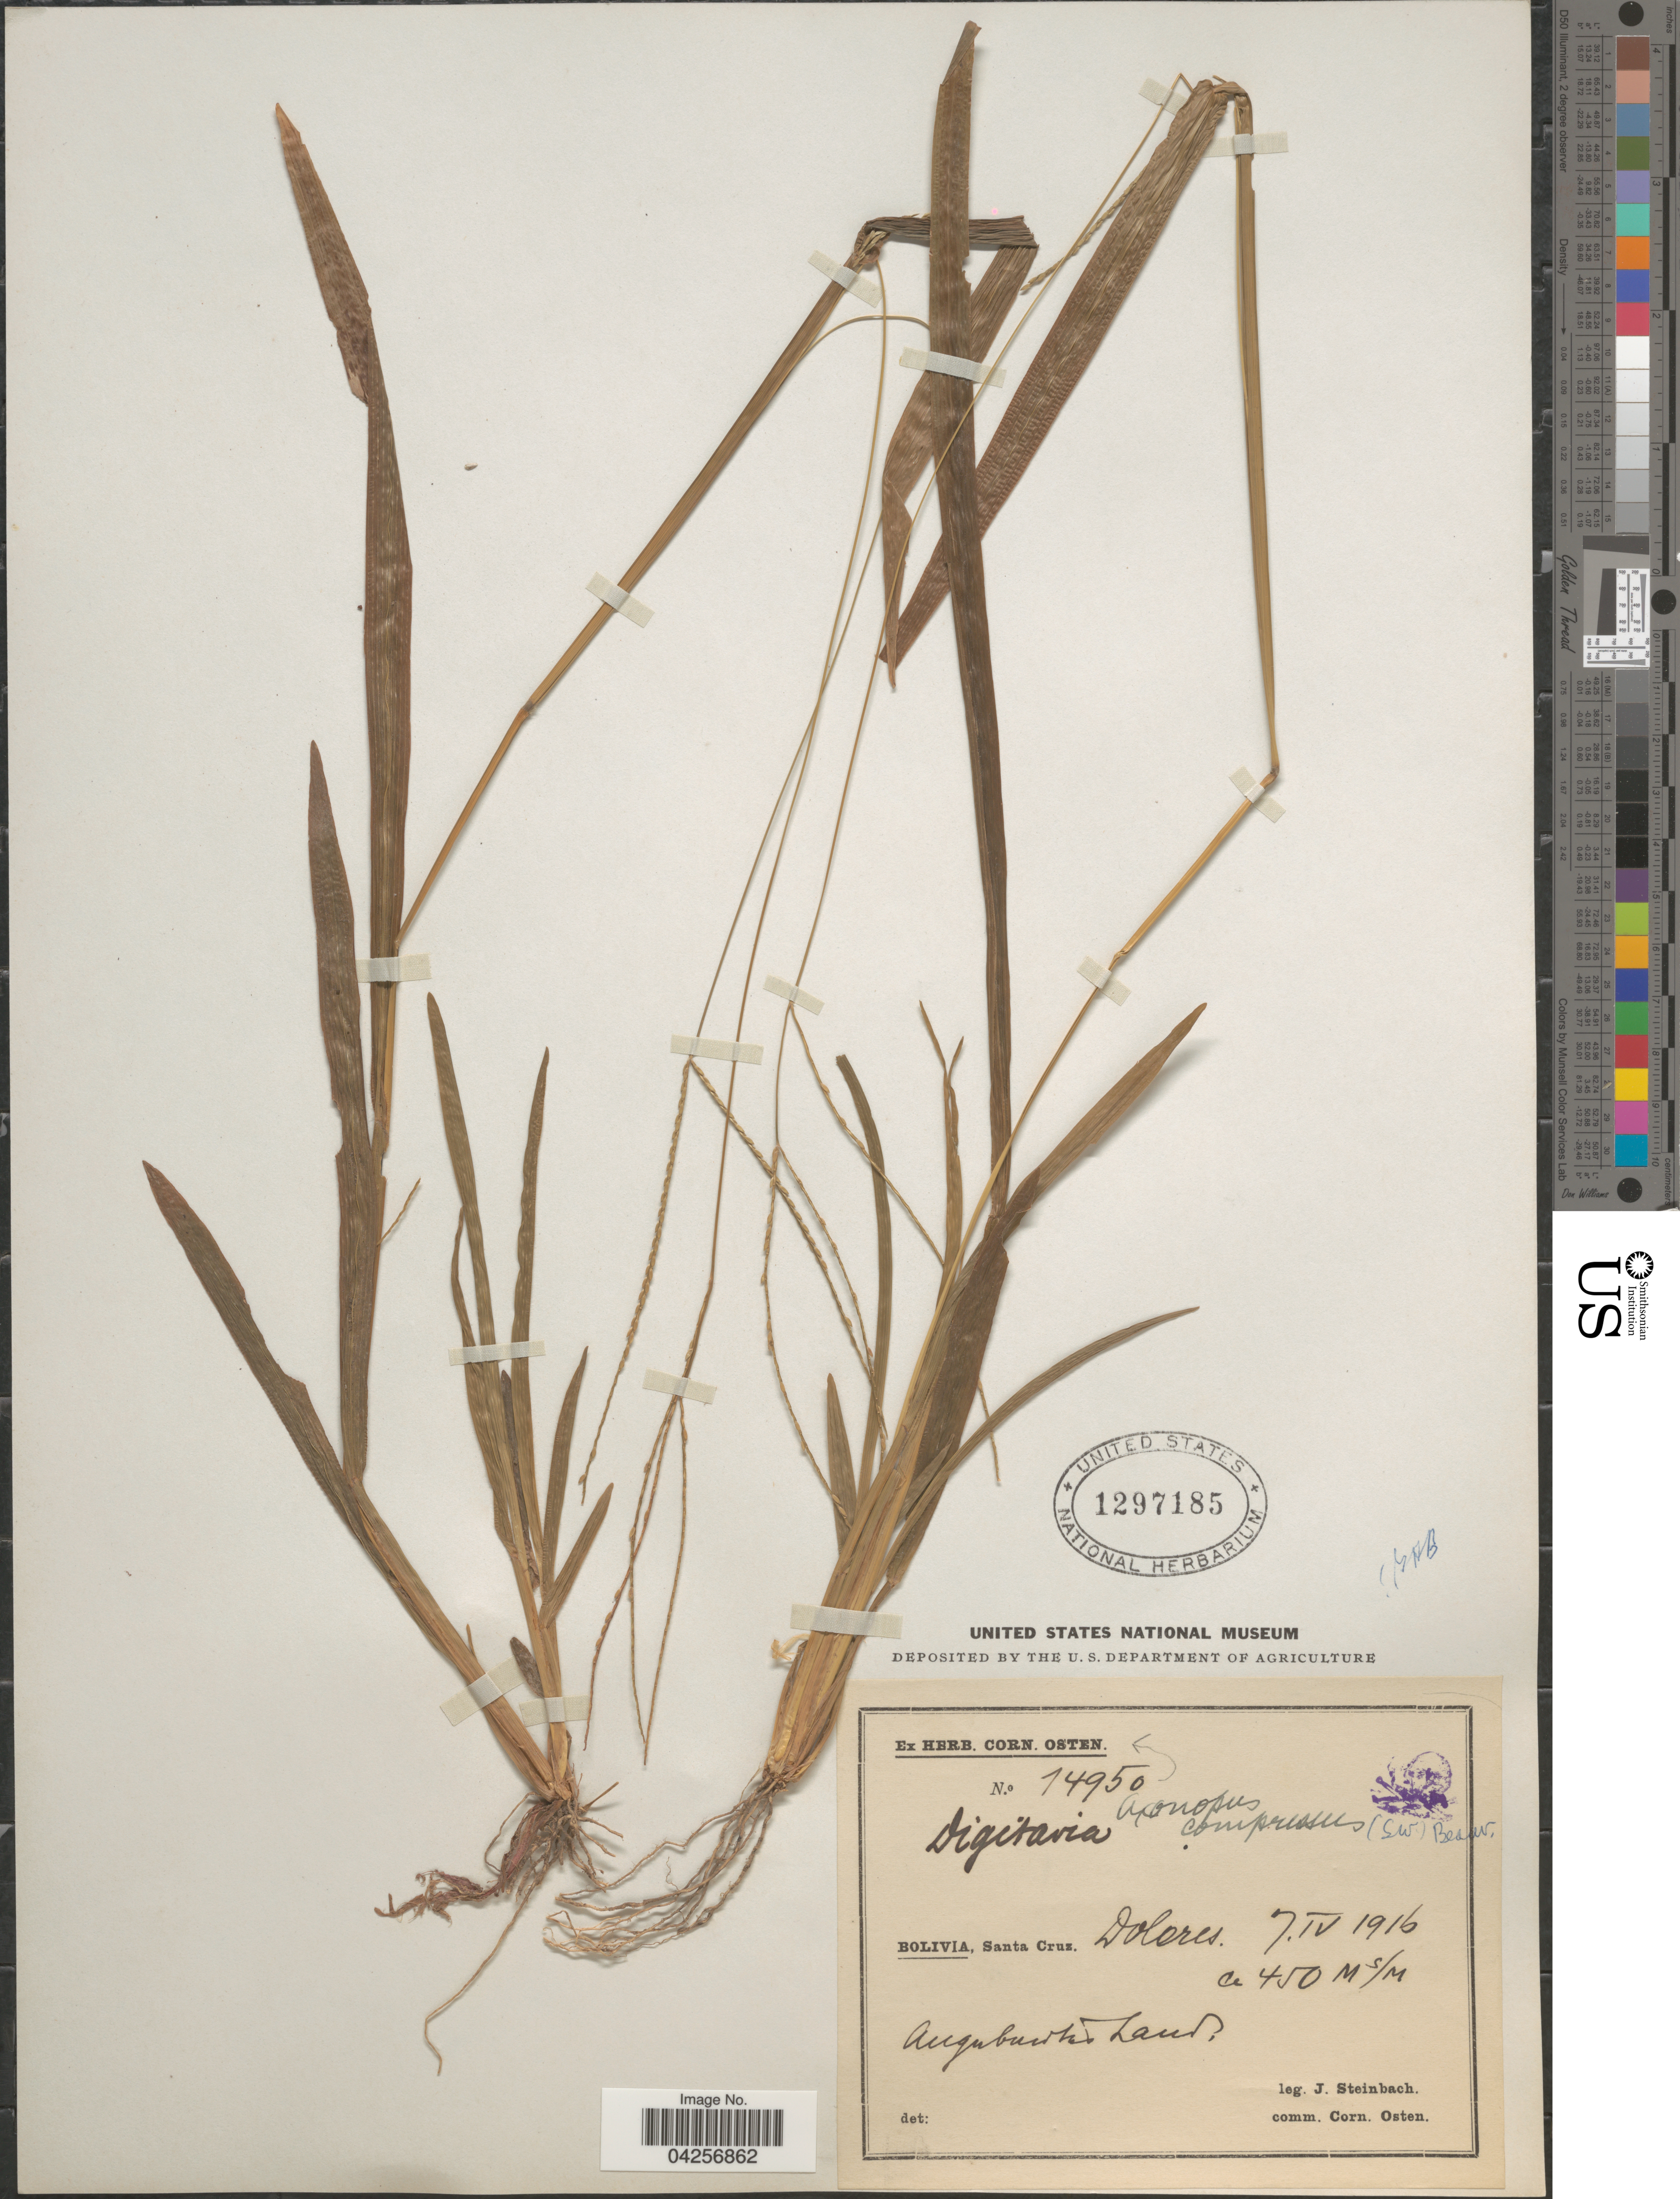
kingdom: Plantae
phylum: Tracheophyta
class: Liliopsida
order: Poales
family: Poaceae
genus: Axonopus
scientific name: Axonopus cuatrecasasii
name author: G.A. Black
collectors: J. Steinbach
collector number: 14950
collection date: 1916-04-07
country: Bolivia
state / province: Santa Cruz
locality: Dolores.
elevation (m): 450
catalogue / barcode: US 1297185